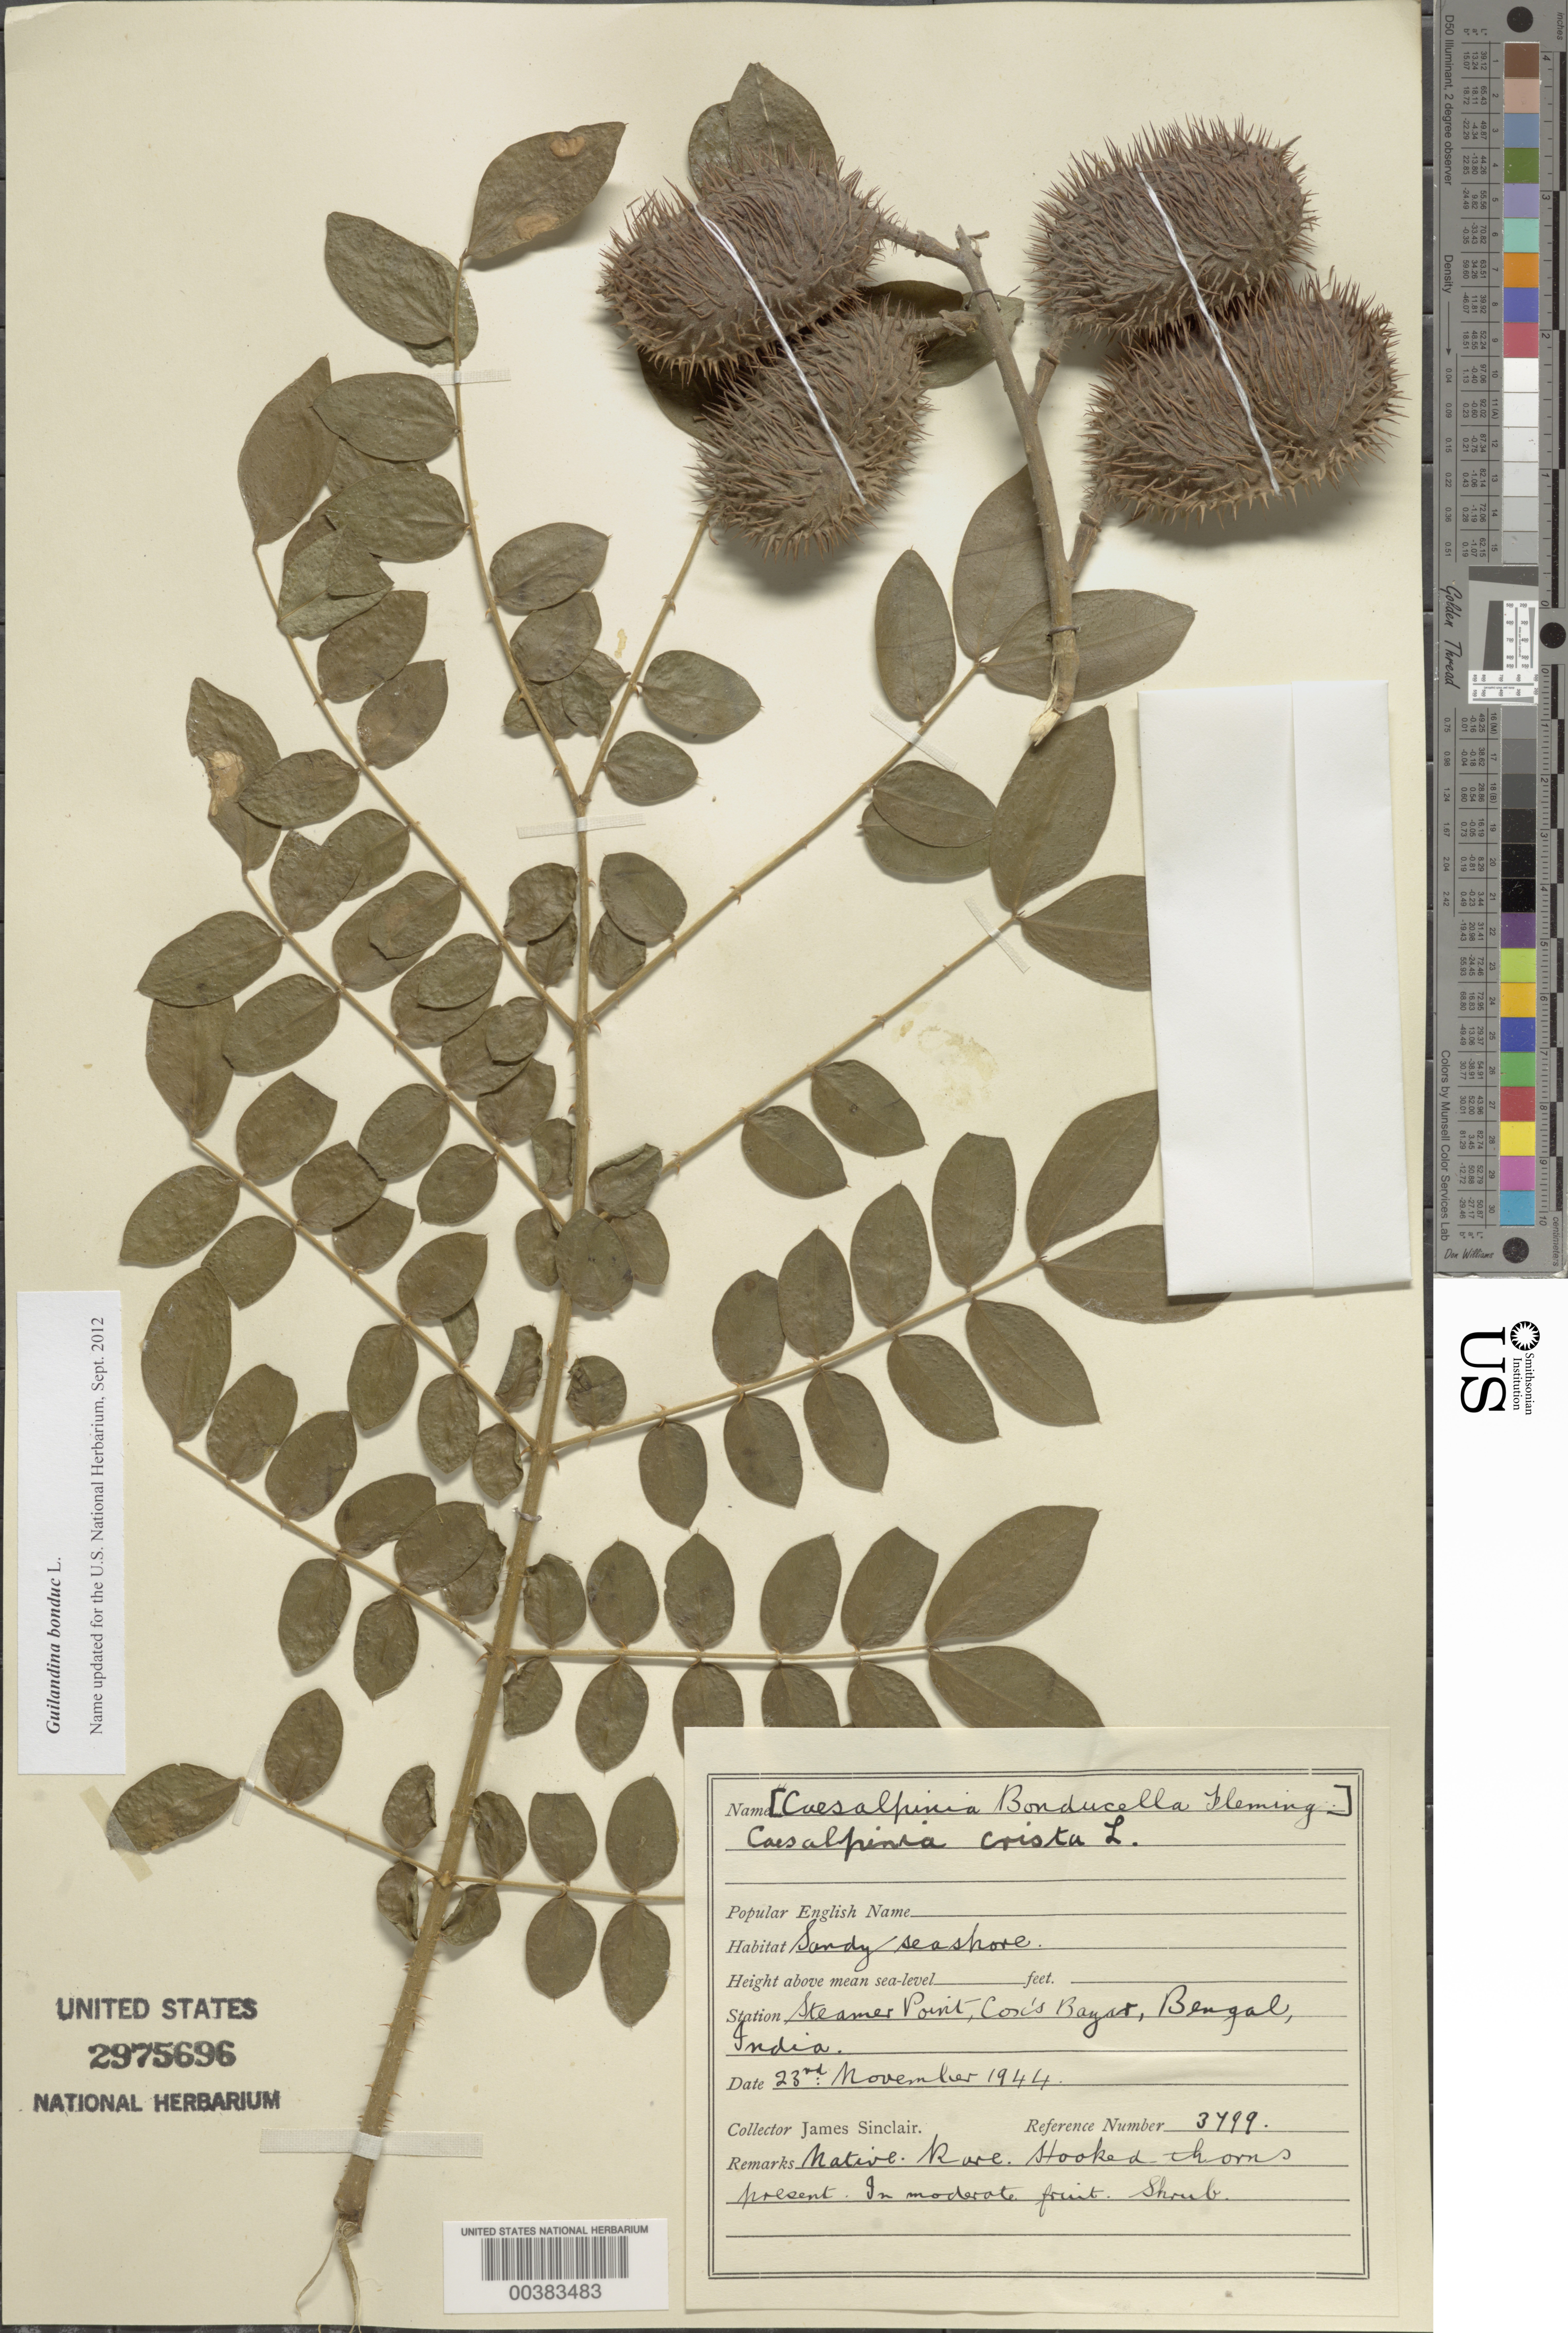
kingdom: Plantae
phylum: Tracheophyta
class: Magnoliopsida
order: Fabales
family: Fabaceae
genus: Guilandina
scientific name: Guilandina bonduc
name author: L.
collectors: J. Sinclair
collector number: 3799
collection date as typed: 23 Nov 1944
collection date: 1944-11-23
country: Bangladesh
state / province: Chittagong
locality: Steamer Point, Cox's Bazar, Bengal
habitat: Sandy seashore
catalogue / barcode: US 2975696